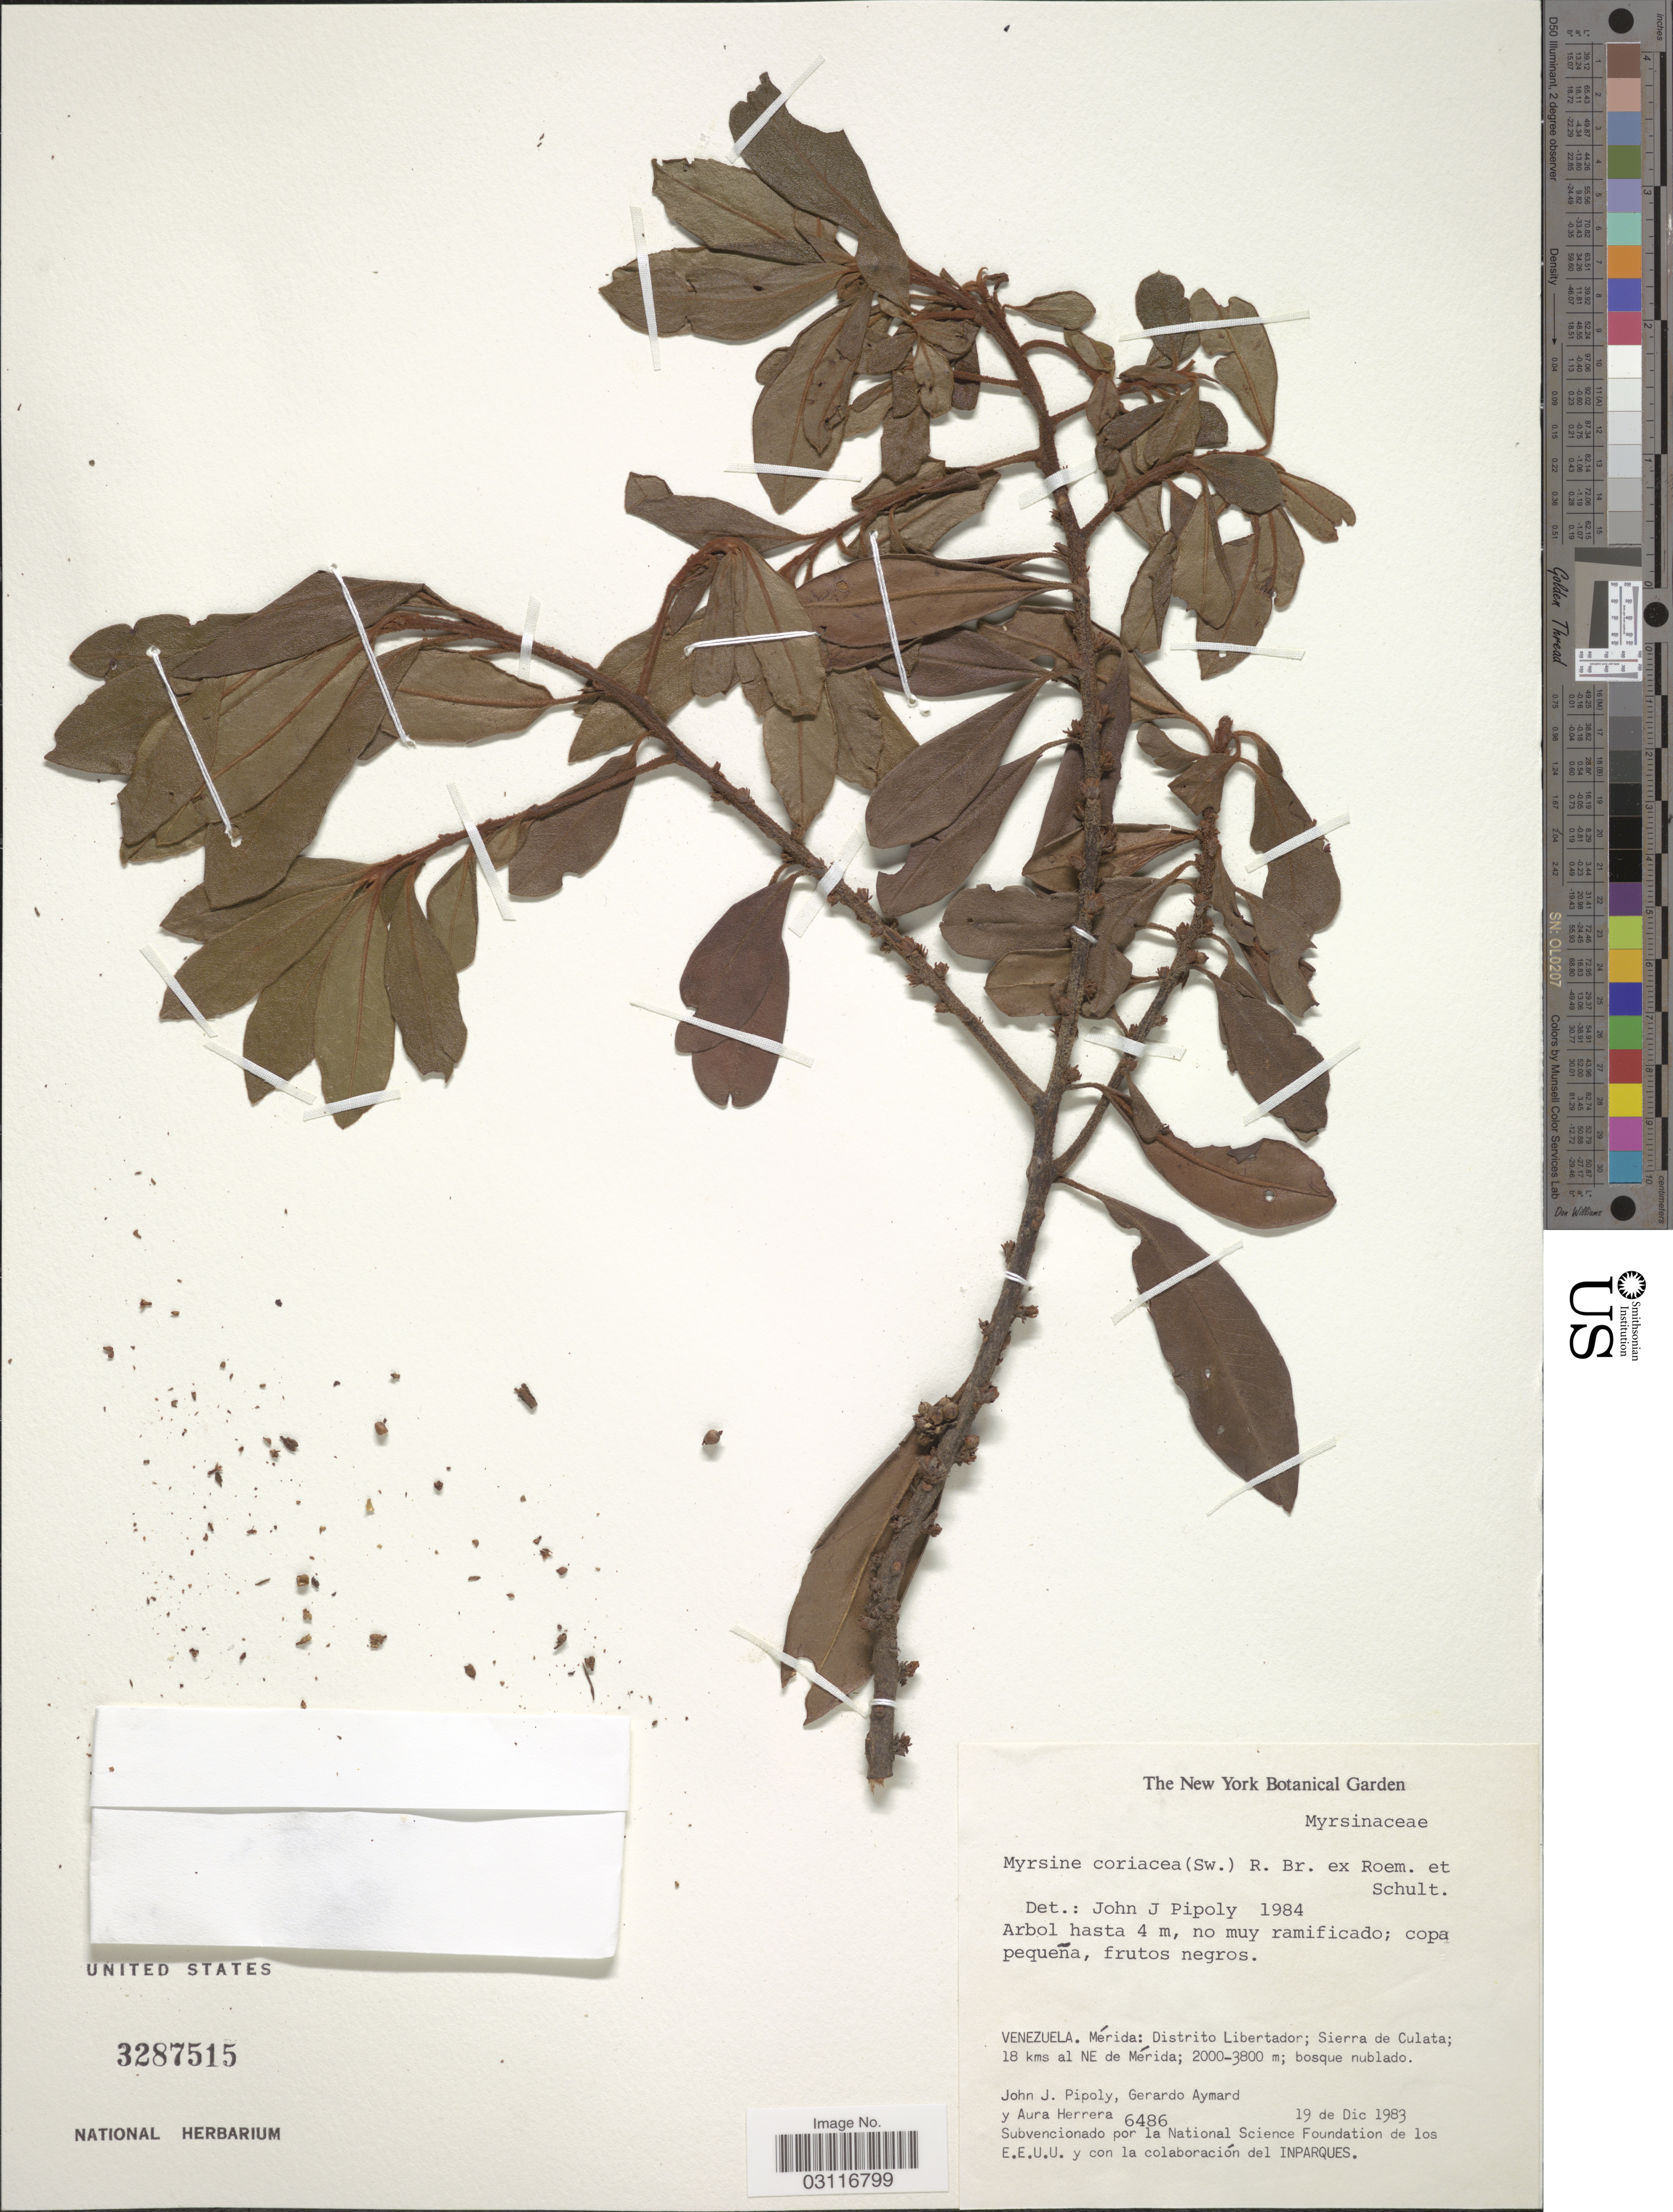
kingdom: Plantae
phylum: Tracheophyta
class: Magnoliopsida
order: Ericales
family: Primulaceae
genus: Myrsine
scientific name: Myrsine coriacea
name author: (Sw.) R. Br. ex Roem. & Schult.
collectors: J. J. Pipoly, G. A. Aymard & A. Herrera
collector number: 6486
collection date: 1983-12-19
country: Venezuela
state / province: Mérida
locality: Distrito Libertador; Sierra de Culata; 18 kms al NE de Mérida.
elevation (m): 2000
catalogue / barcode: US 3287515